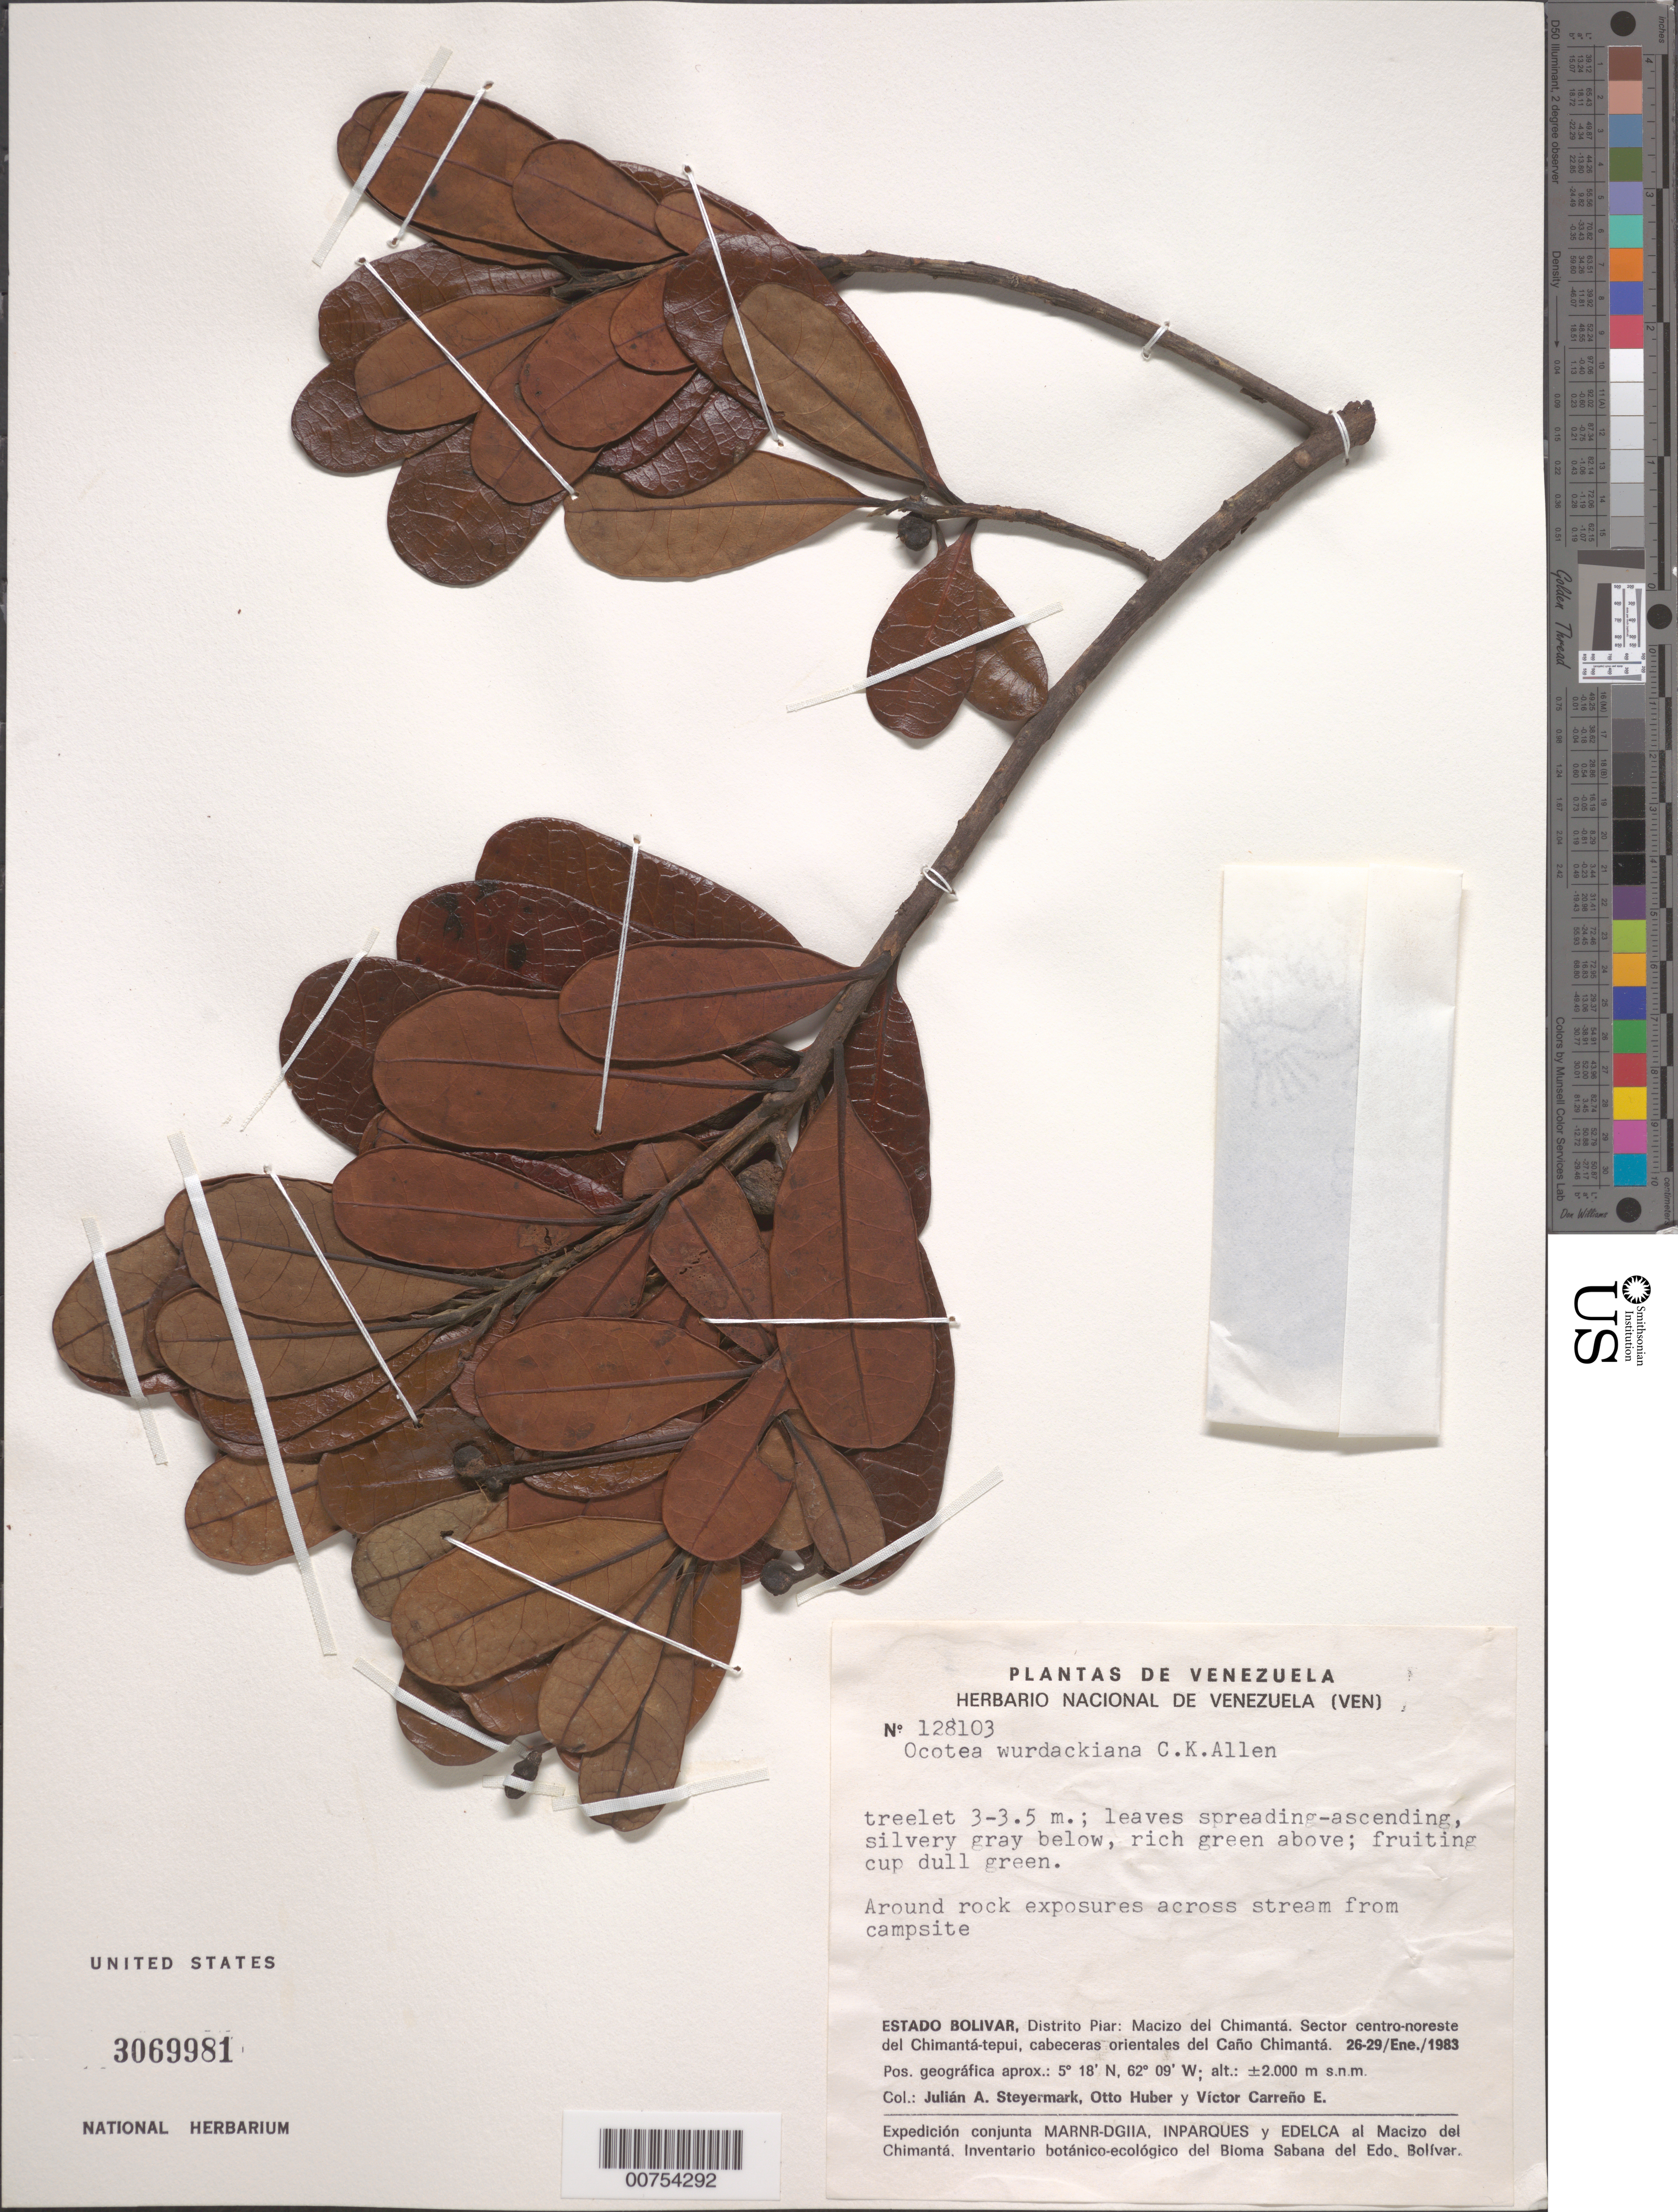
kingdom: Plantae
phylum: Tracheophyta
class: Magnoliopsida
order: Laurales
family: Lauraceae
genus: Ocotea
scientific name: Ocotea wurdackiana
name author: C.K. Allen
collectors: J. Steyermark, O. Huber & V. Carreño E.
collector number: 128103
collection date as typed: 26-Jan-83 to 29-Jan-83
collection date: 1983-01-26/1983-01-29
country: Venezuela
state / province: Bolívar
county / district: Piar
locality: Macizo del Chimantá, sector centro-noreste del Chimantá-tepuí, cabeceras orientales del Caño Chimantá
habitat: Around rock exposures across stream from campsite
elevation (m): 2000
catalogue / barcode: US 3069981